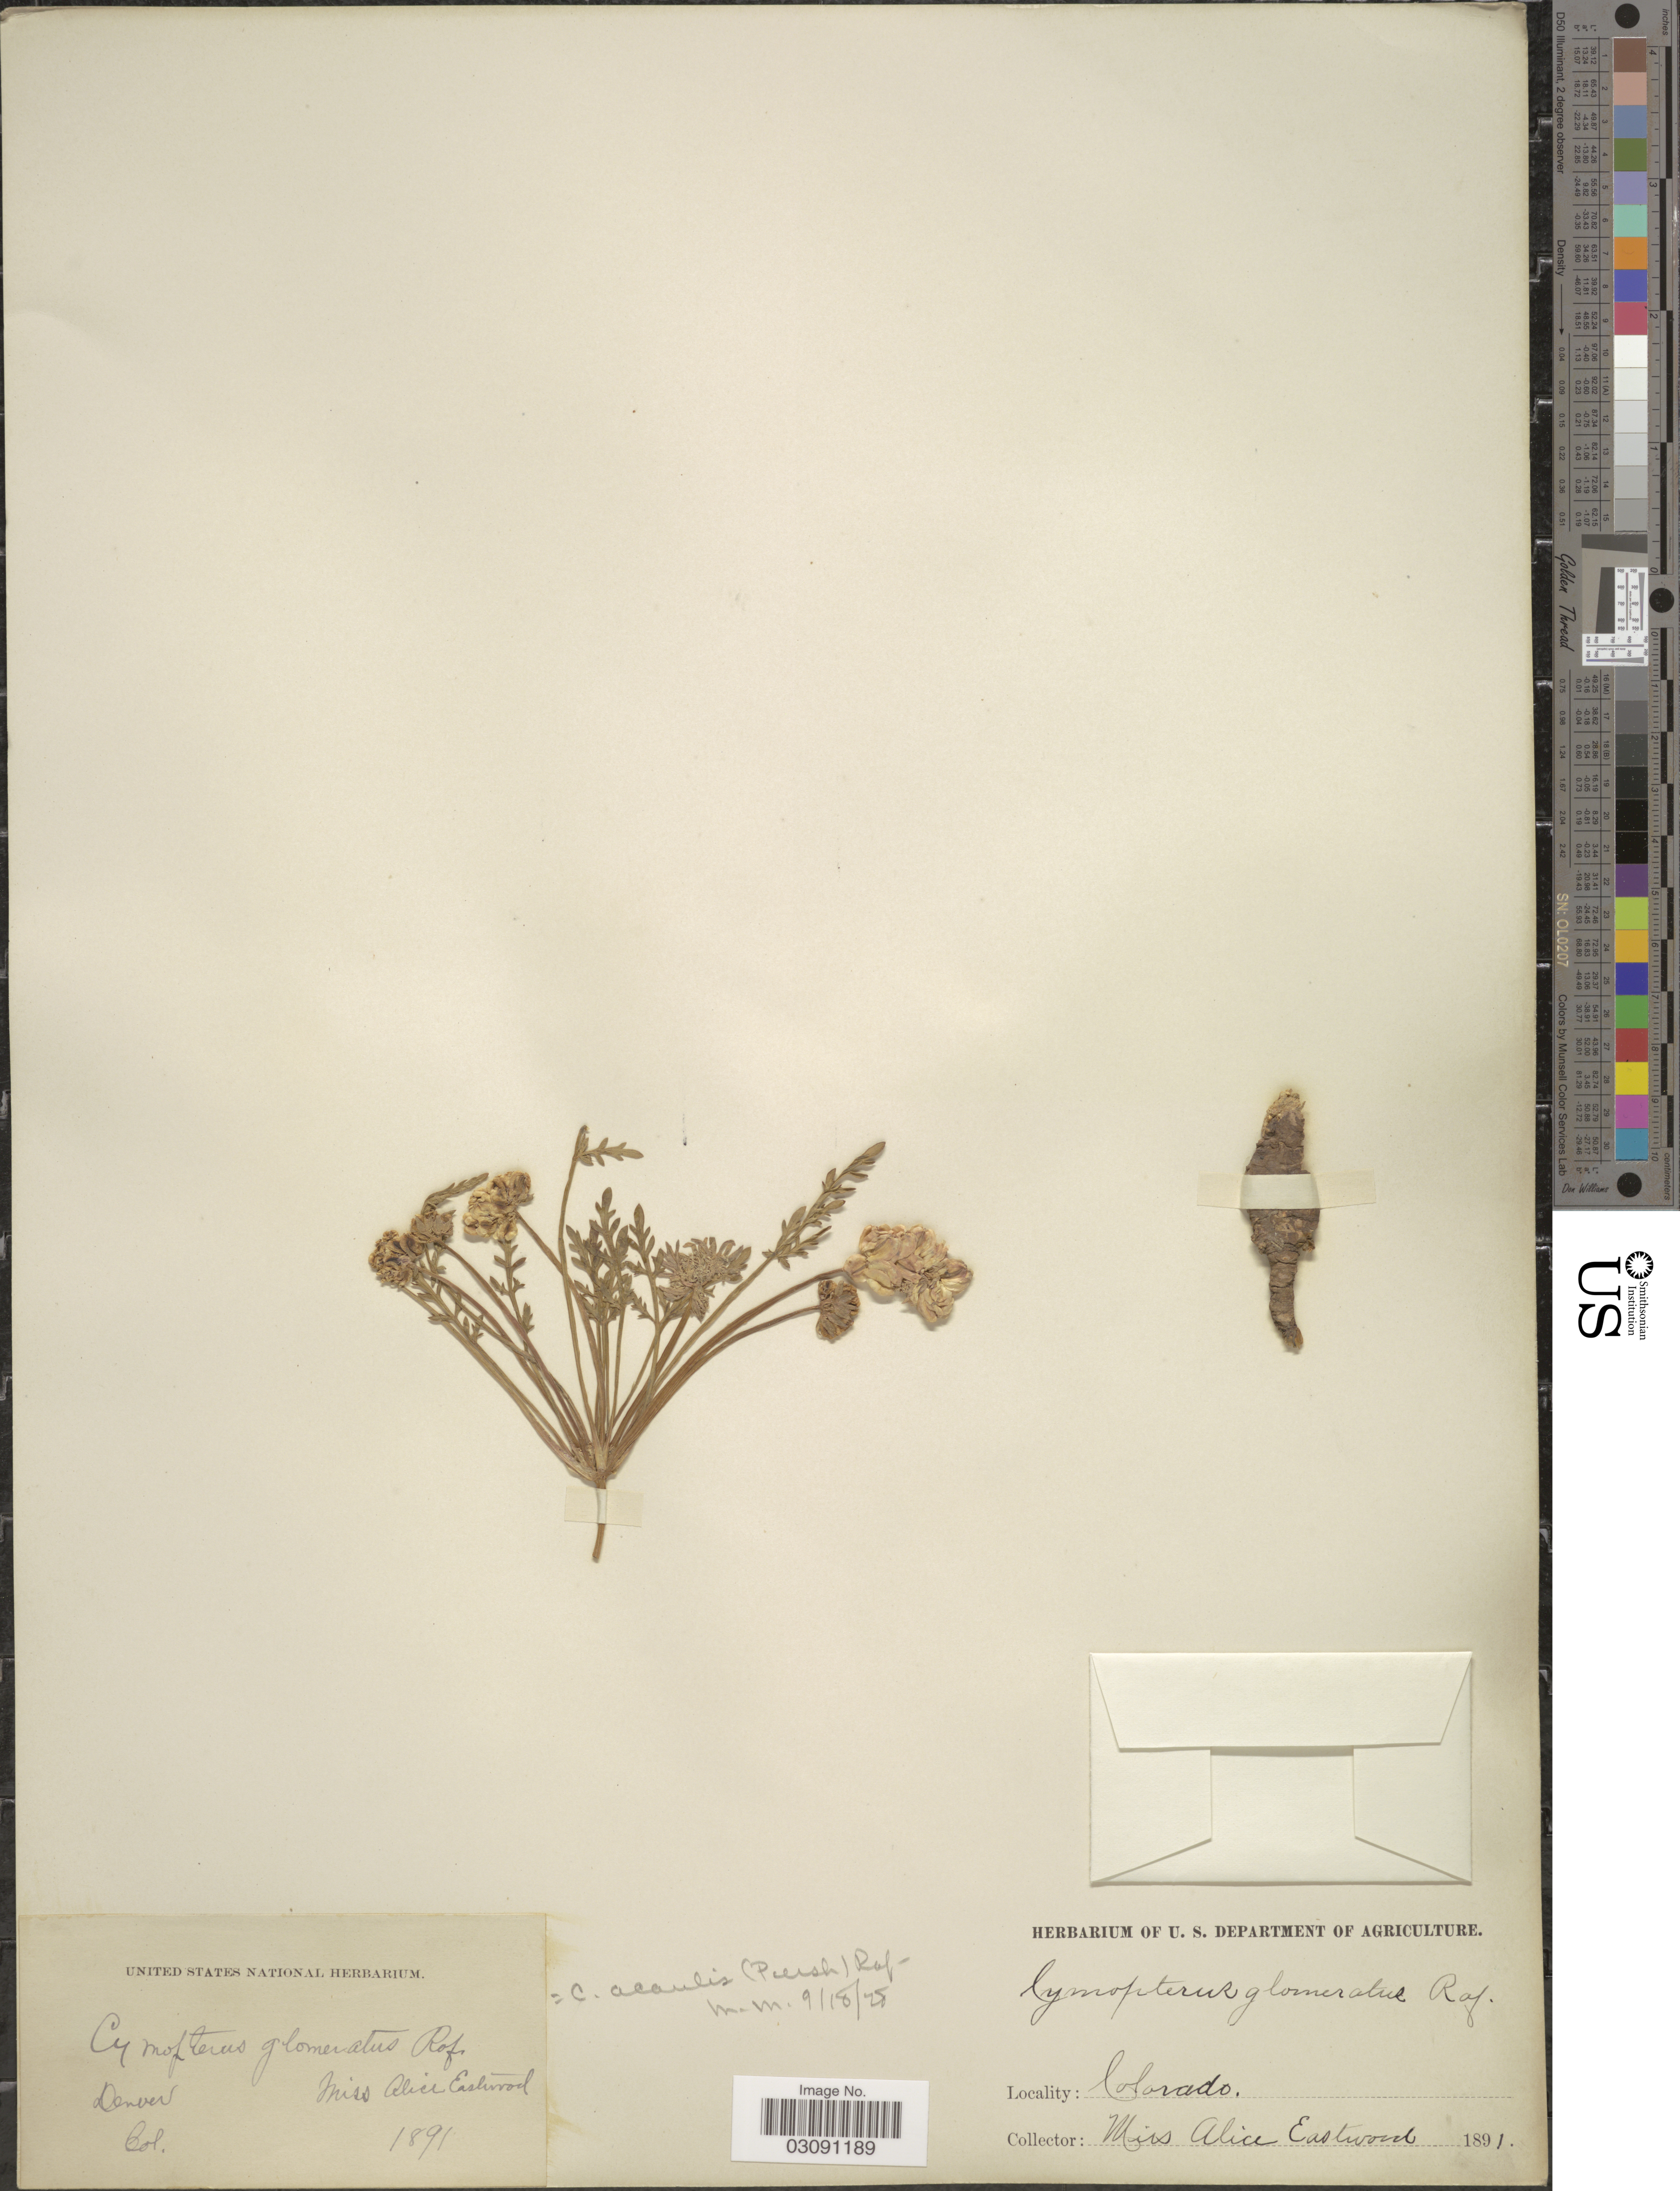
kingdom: Plantae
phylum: Tracheophyta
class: Magnoliopsida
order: Apiales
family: Apiaceae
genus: Cymopterus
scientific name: Cymopterus acaulis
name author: (Pursh) Raf.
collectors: A. Eastwood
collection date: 1891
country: United States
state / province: Colorado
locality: Denver.